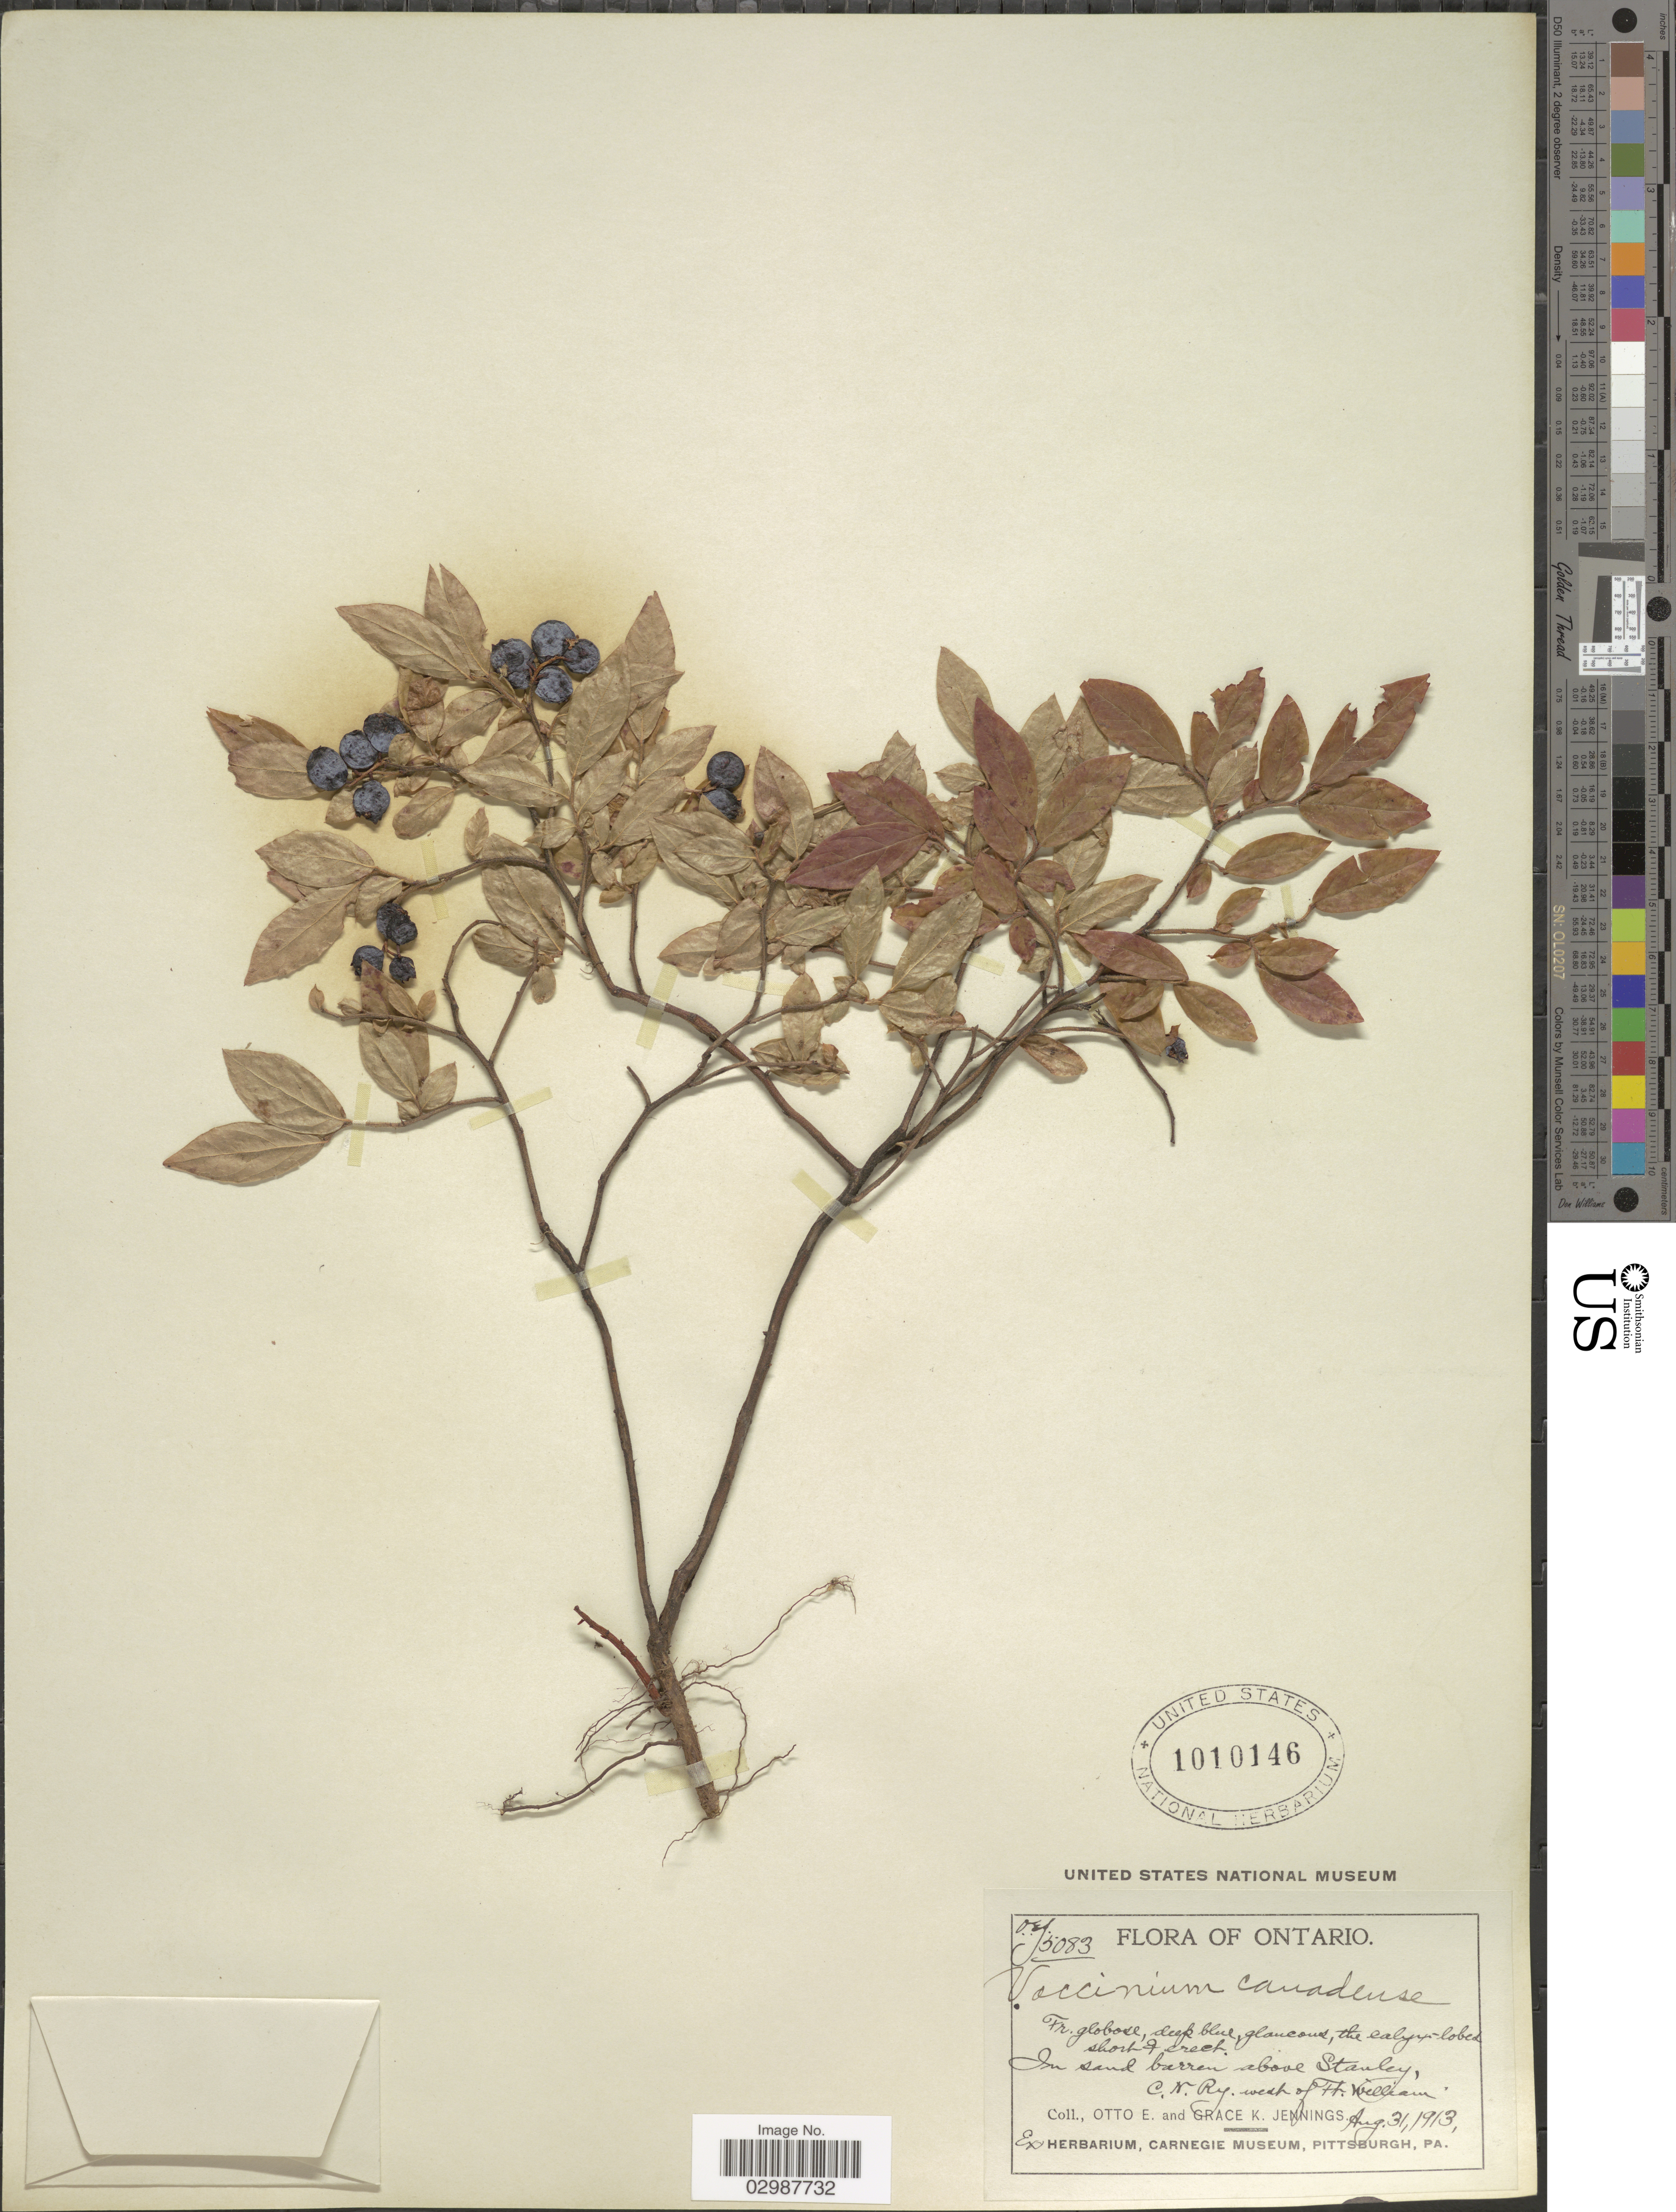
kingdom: Plantae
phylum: Tracheophyta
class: Magnoliopsida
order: Ericales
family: Ericaceae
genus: Vaccinium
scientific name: Vaccinium canadense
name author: Kalm ex Richardson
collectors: O. E. Jennings & G. K. Jennings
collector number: O.E.J.5083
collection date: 1913-08-31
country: Canada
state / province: Ontario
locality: Above Stanley, C. N. Ry. west of Ft. William.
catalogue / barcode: US 1010146